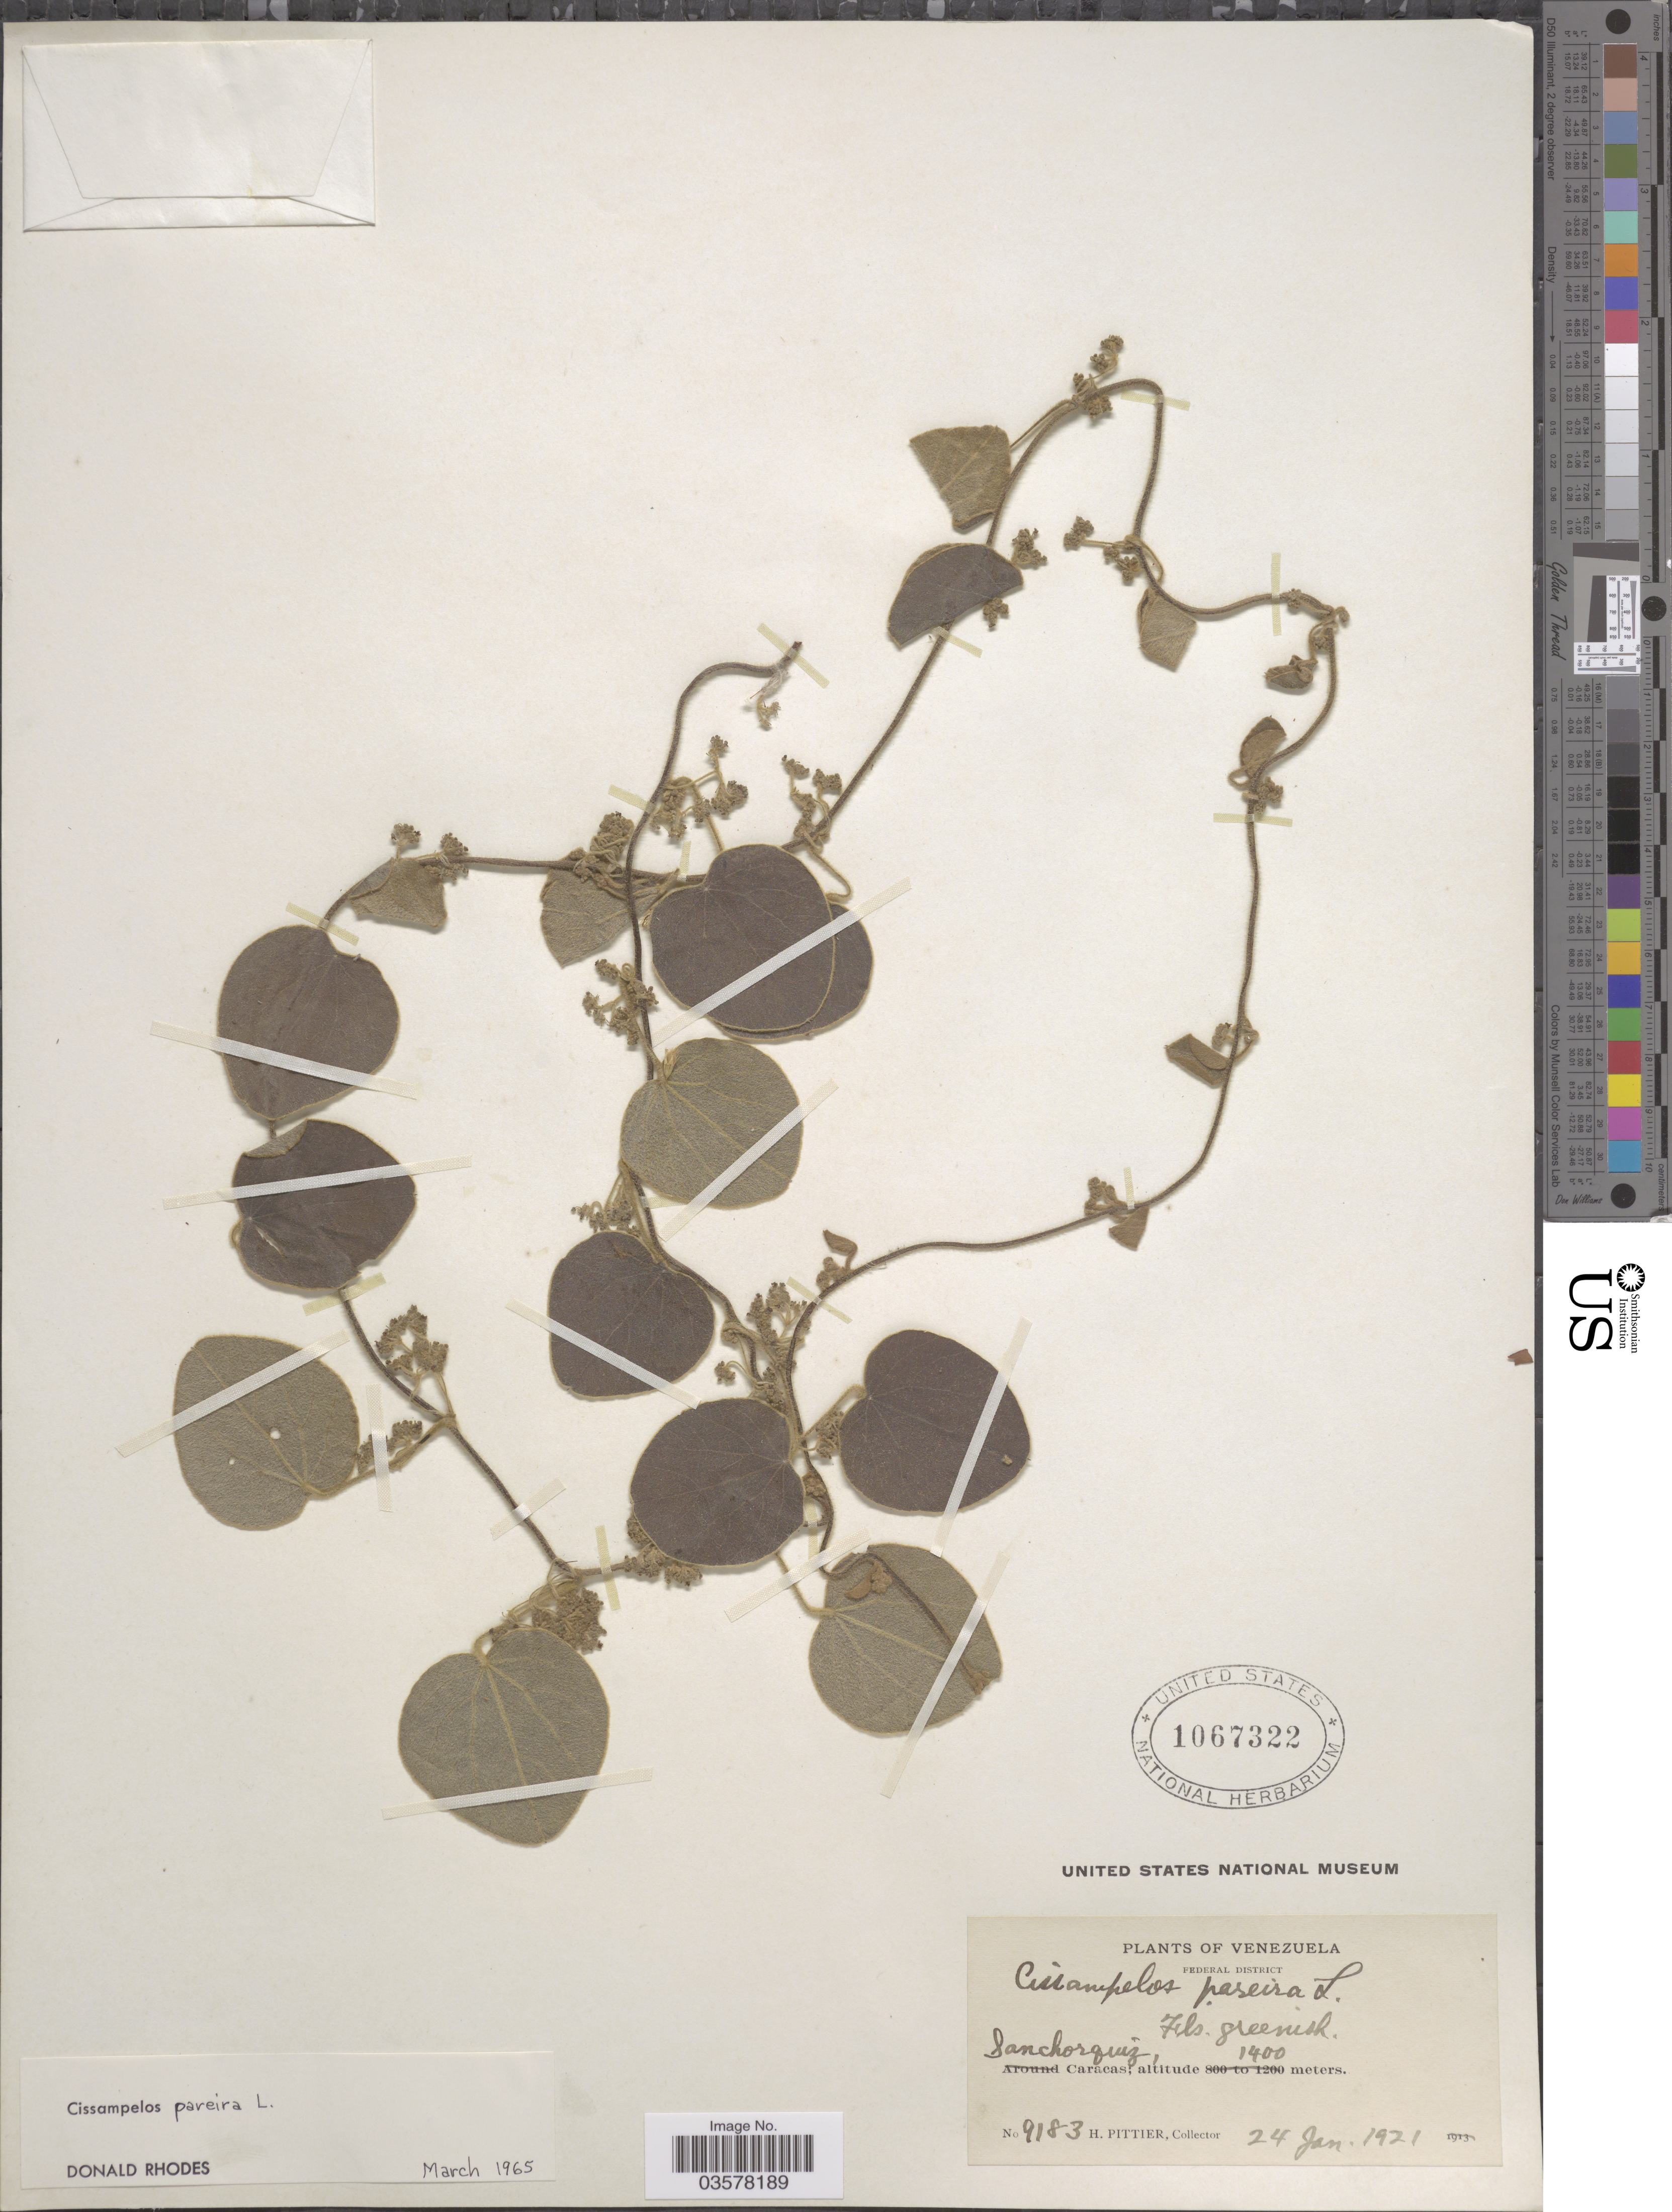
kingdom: Plantae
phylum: Tracheophyta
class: Magnoliopsida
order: Ranunculales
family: Menispermaceae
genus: Cissampelos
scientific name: Cissampelos pareira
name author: L.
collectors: H. F. Pittier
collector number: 9183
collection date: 1921-01-24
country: Venezuela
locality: Federal District. Sanchorquiz Caracas.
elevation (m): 1400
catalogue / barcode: US 1067322